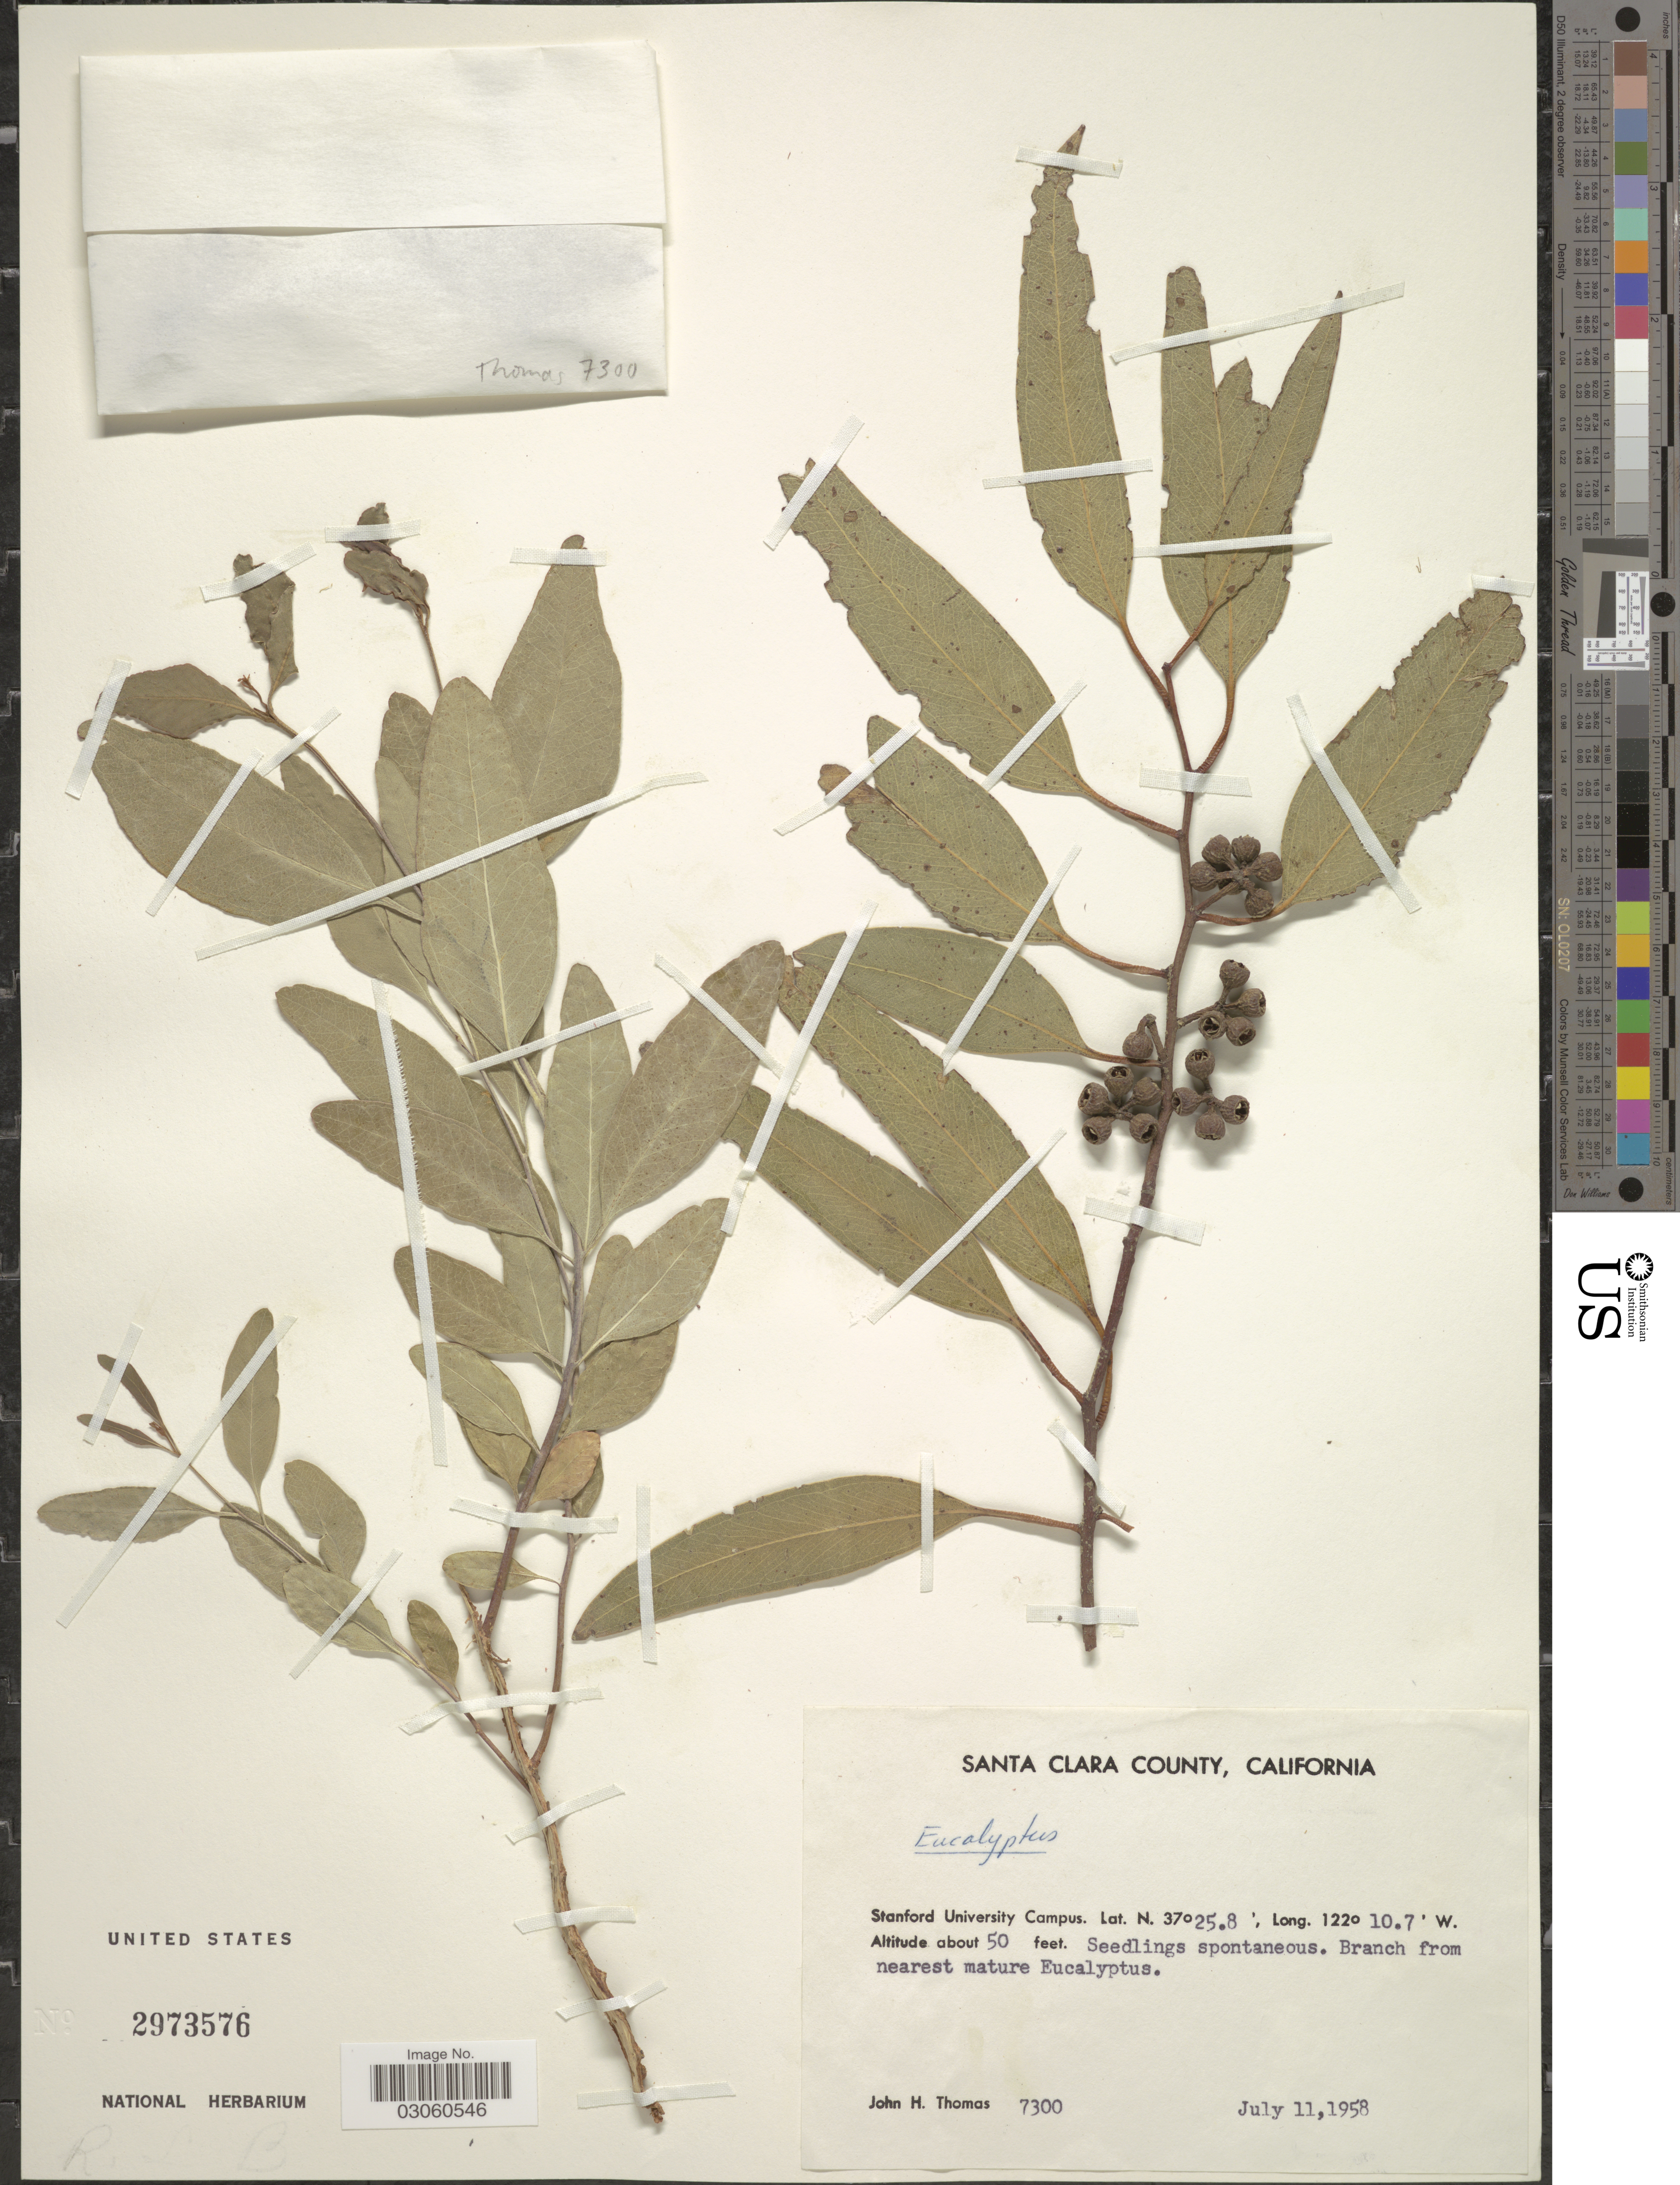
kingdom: Plantae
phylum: Tracheophyta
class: Magnoliopsida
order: Myrtales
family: Myrtaceae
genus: Eucalyptus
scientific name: Eucalyptus sp.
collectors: J. H. Thomas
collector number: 7300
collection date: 1958-07-11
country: United States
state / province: California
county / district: Santa Clara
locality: Santa Clara County. Stanford University Campus.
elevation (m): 15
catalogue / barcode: US 2973576